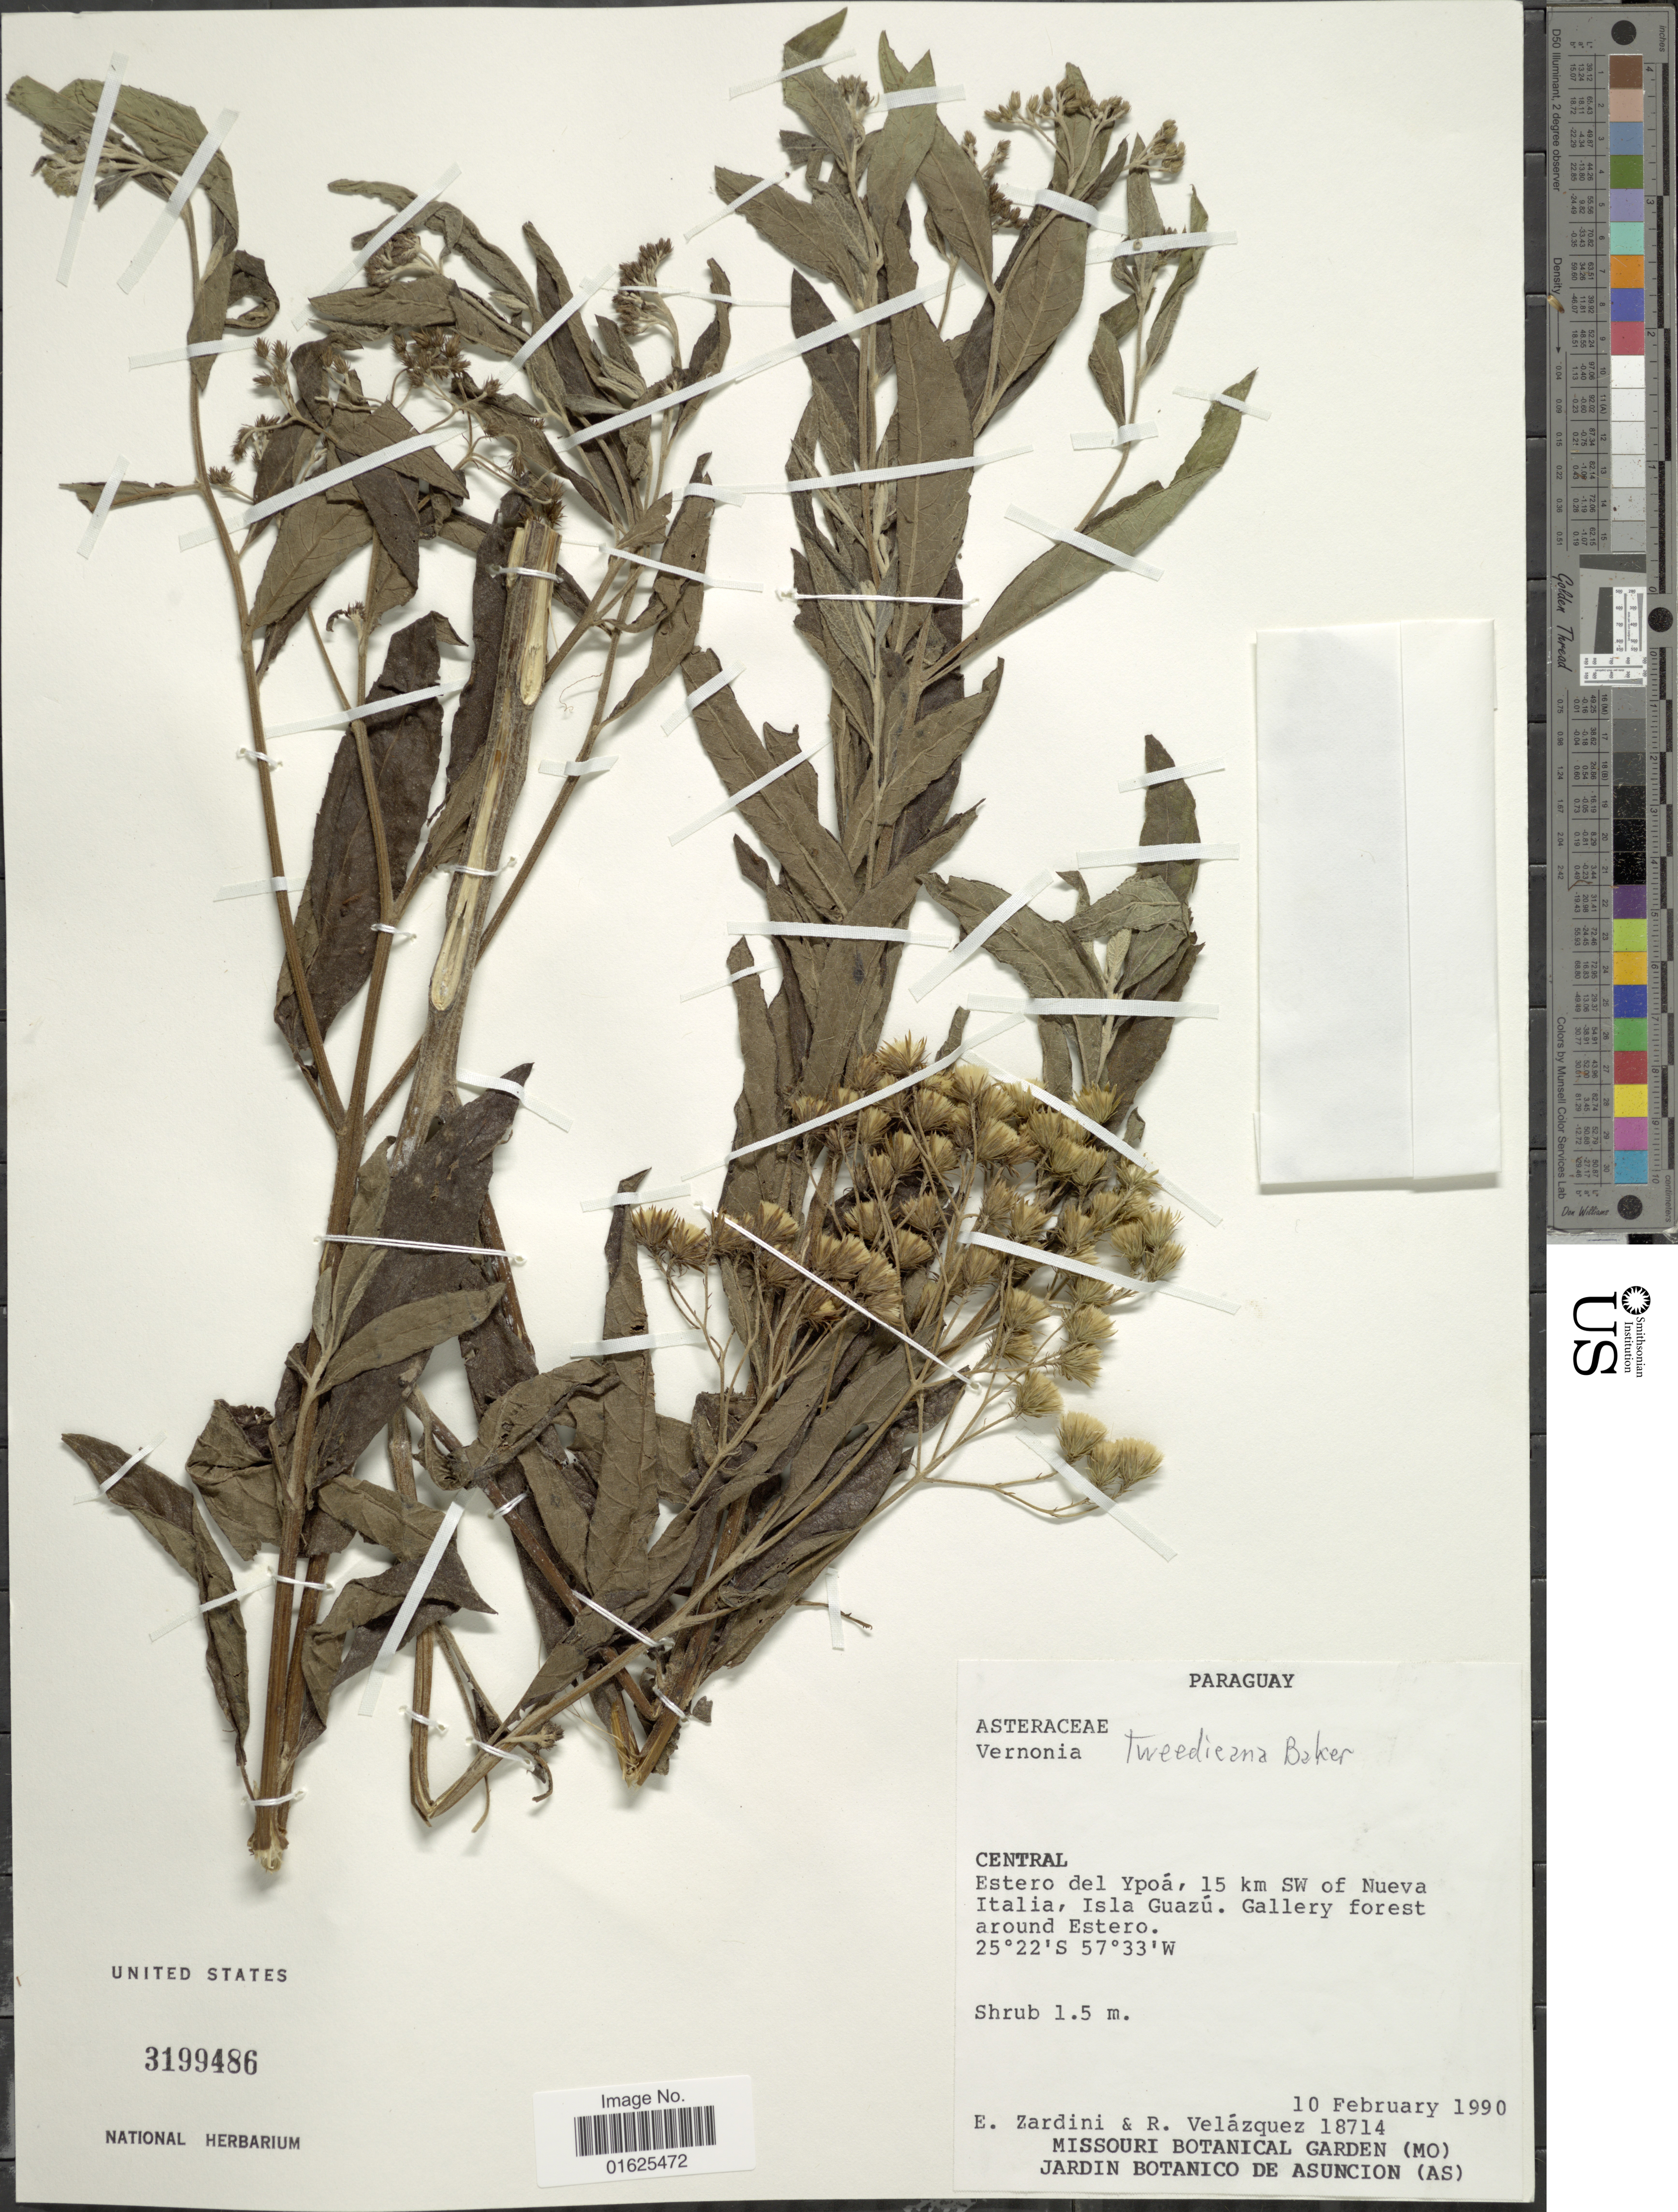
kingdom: Plantae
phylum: Tracheophyta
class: Magnoliopsida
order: Asterales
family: Asteraceae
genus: Vernonanthura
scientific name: Vernonanthura tweedieana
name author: (Baker) H. Rob.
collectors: E. M. Zardini & R. Velázquez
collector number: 18714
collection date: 1990-02-10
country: Paraguay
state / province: Central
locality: Estero del Ypoá, 15 km SW of Nueva Italia, Isl Guazú. Gallery forest around Etsero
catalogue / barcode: US 3199486